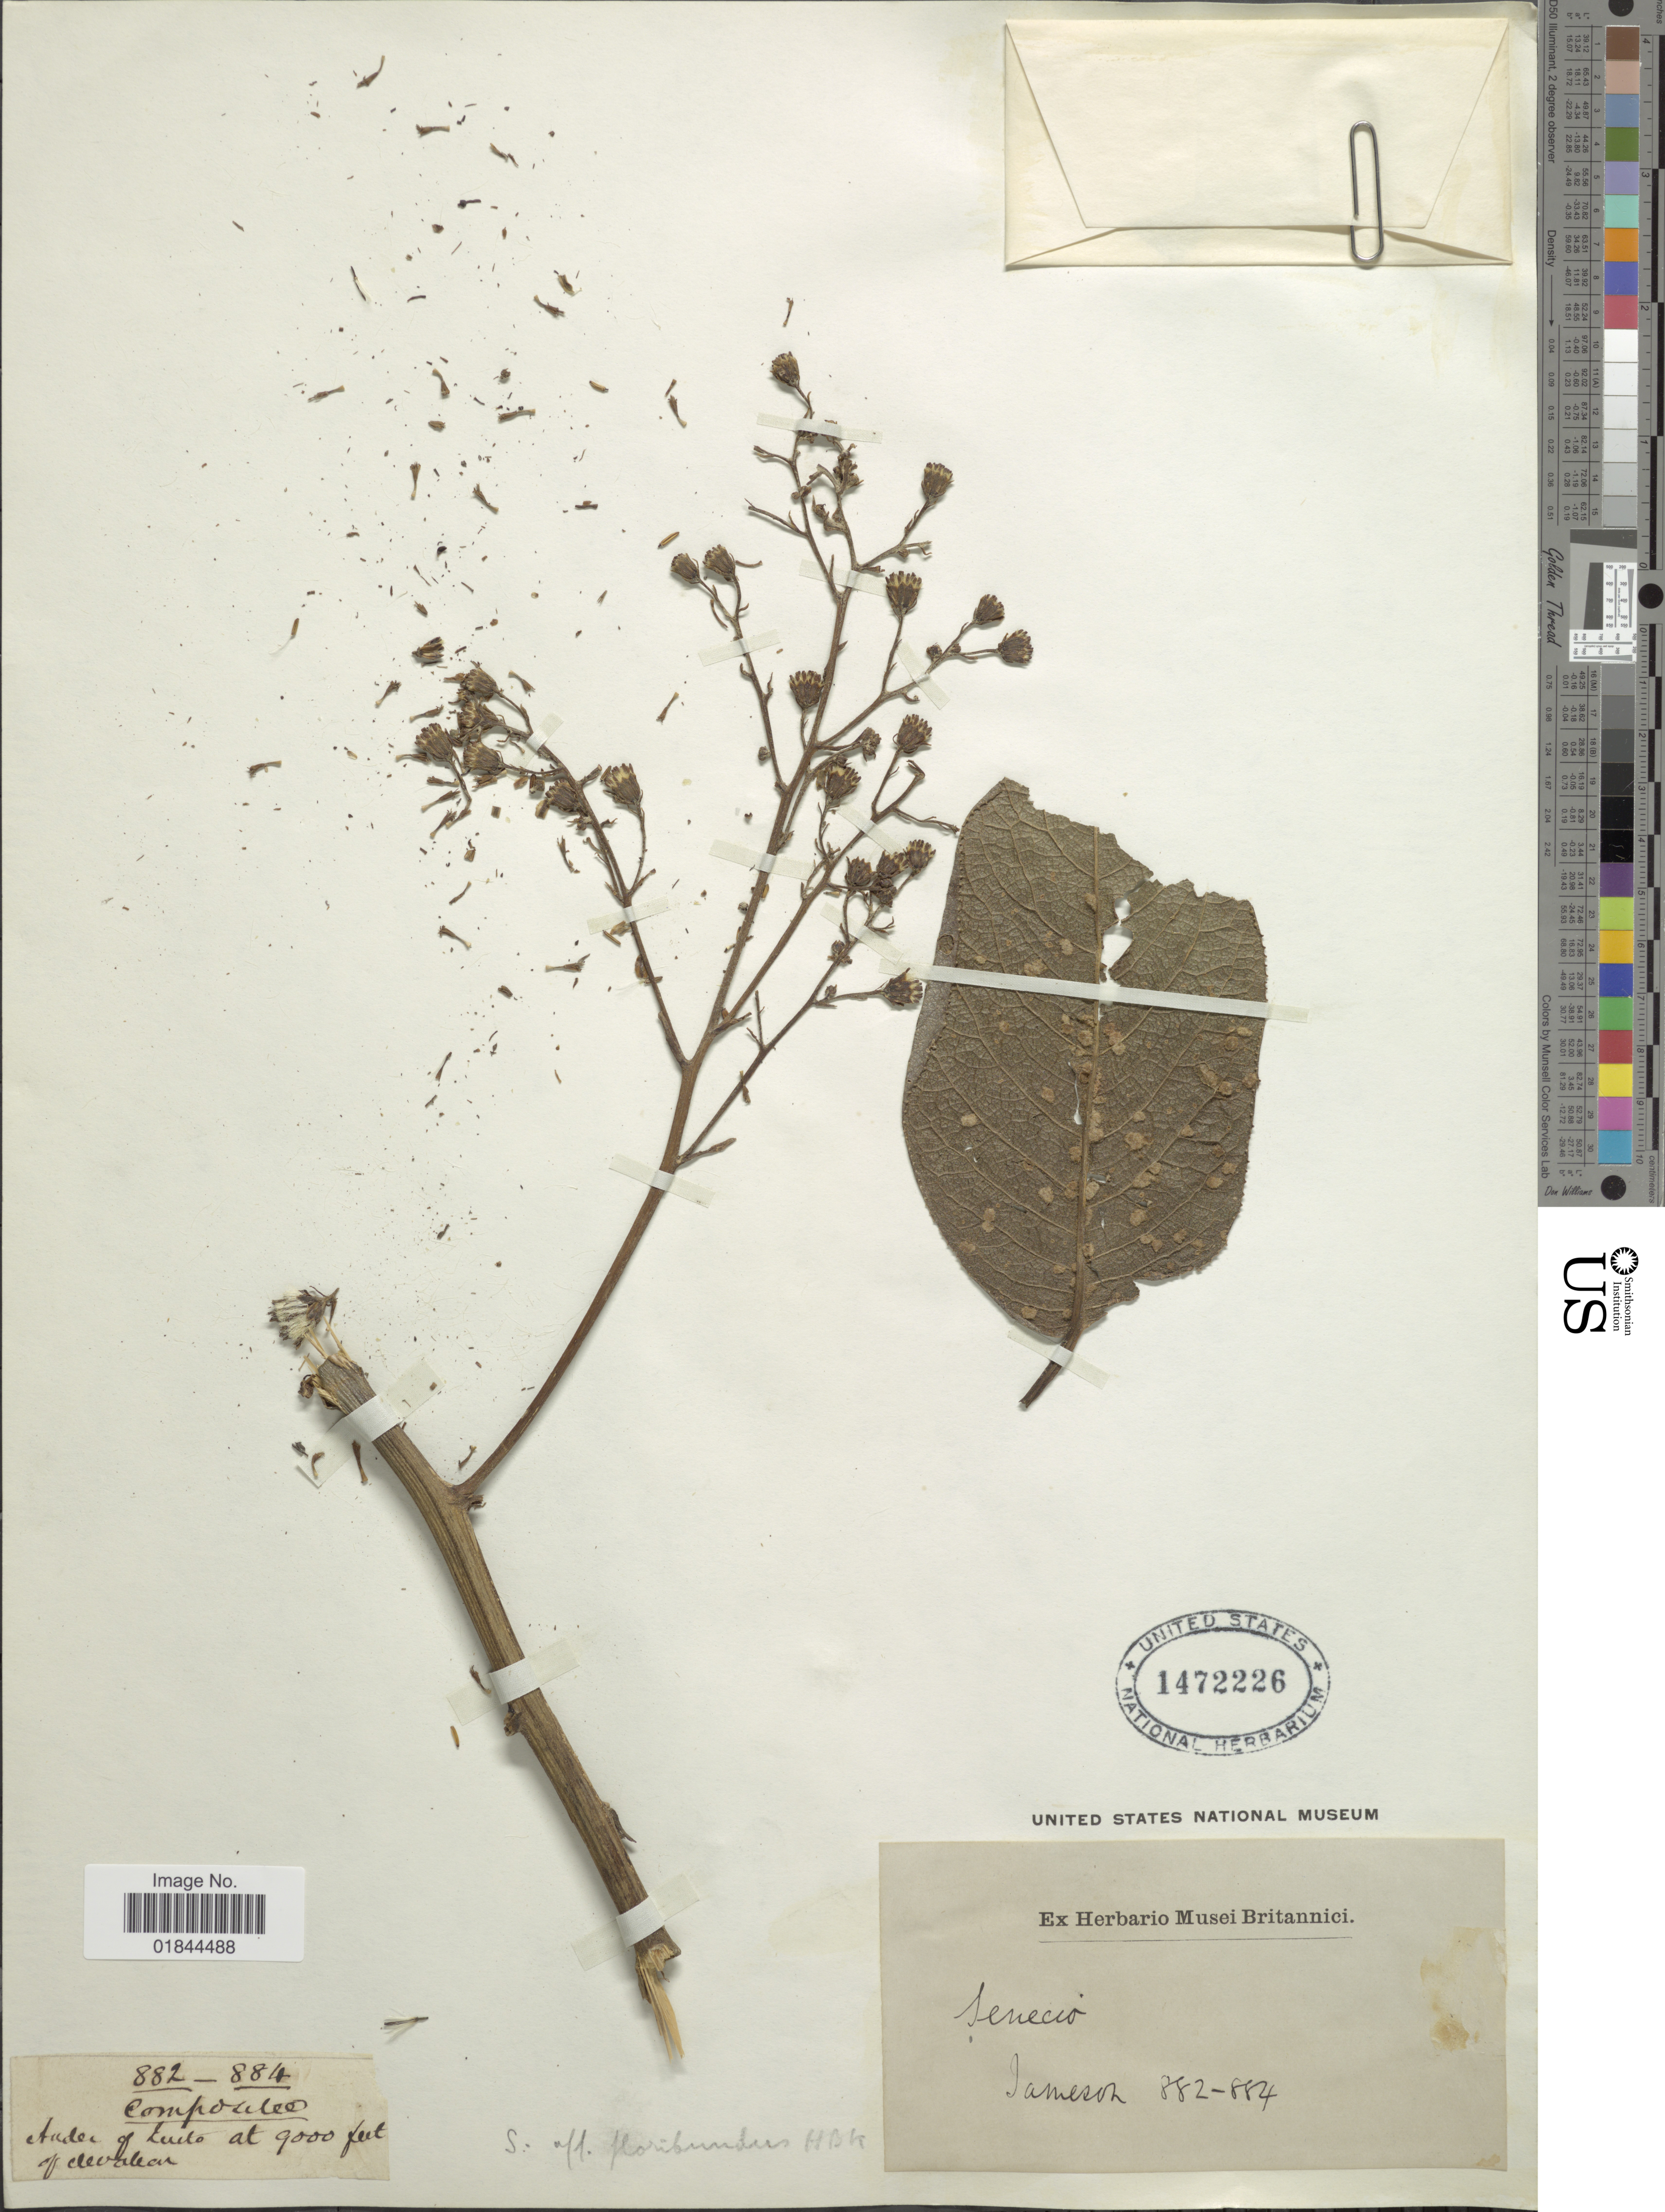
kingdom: Plantae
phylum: Tracheophyta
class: Magnoliopsida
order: Asterales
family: Asteraceae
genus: Pentacalia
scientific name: Pentacalia floribunda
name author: Cuatrec.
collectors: -- Jameson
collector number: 882-884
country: Ecuador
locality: Andes of Quito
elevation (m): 2743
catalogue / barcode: US 1472226